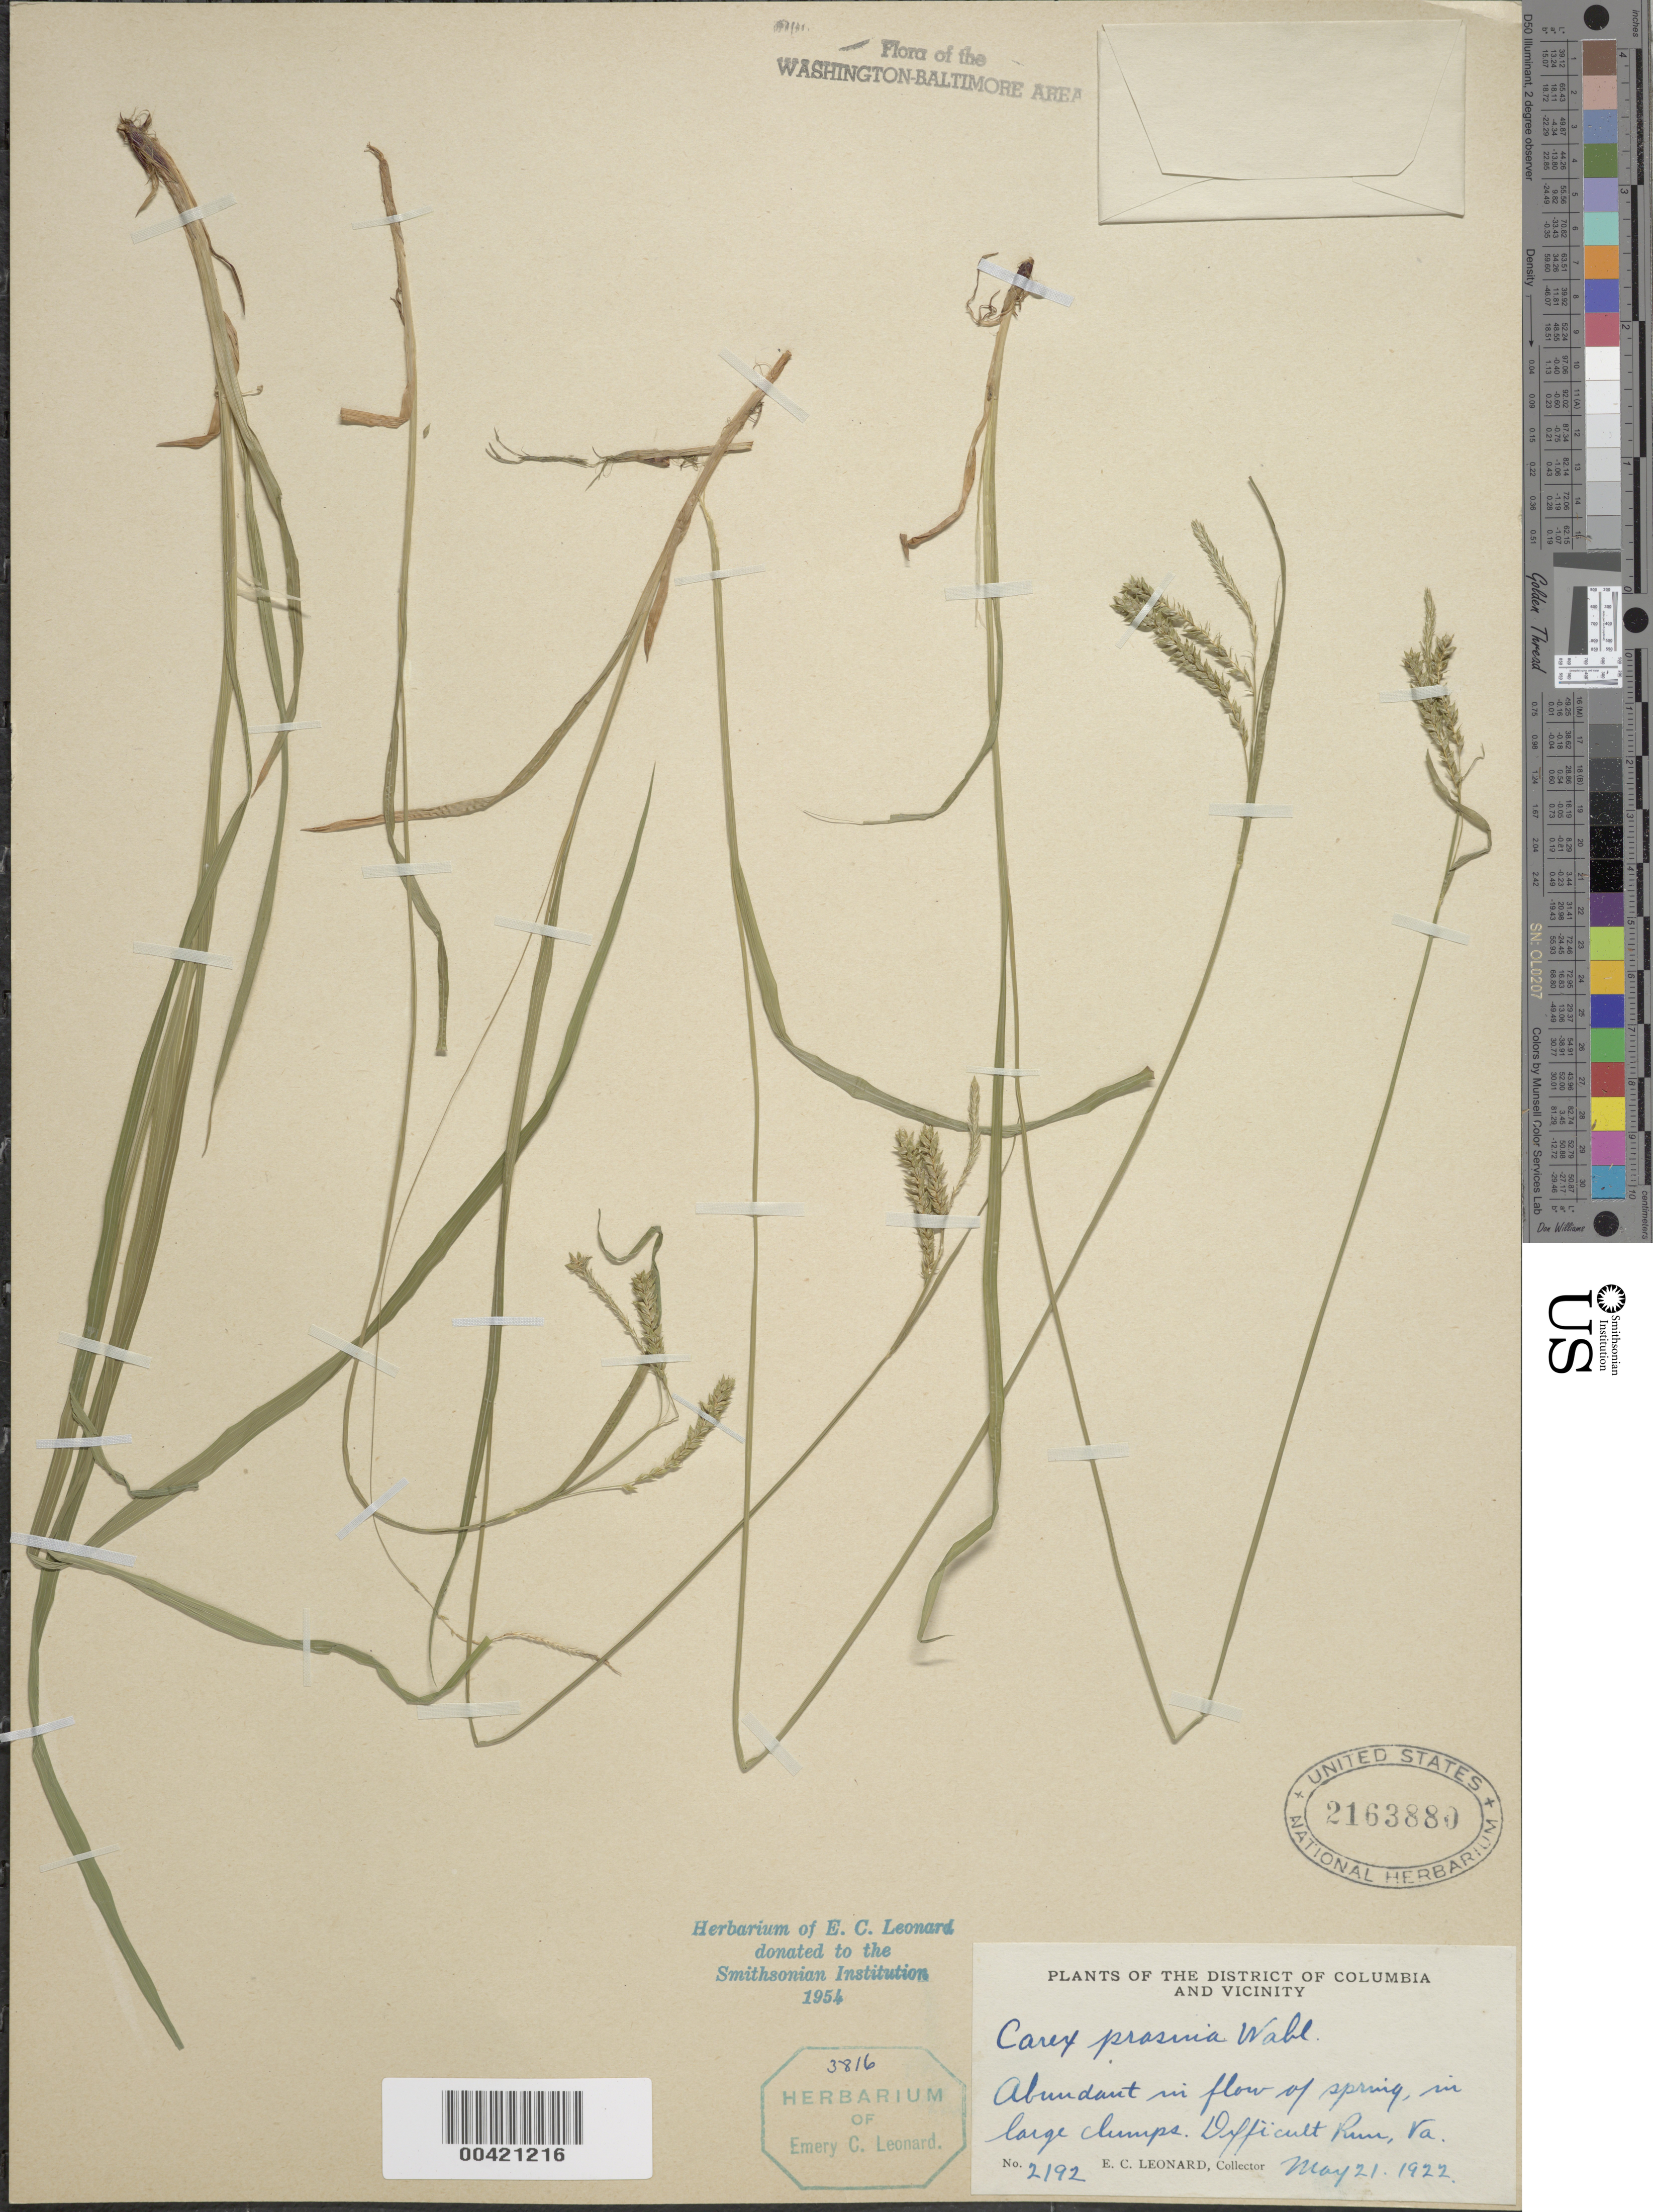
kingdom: Plantae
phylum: Tracheophyta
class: Liliopsida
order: Poales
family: Cyperaceae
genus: Carex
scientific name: Carex prasina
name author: Wahlenb.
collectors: E. C. Leonard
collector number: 2192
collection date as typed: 21 May 1922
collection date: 1922-05-21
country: United States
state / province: Virginia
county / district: Fairfax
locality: Difficult Run C. & O. Canal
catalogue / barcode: US 2163880